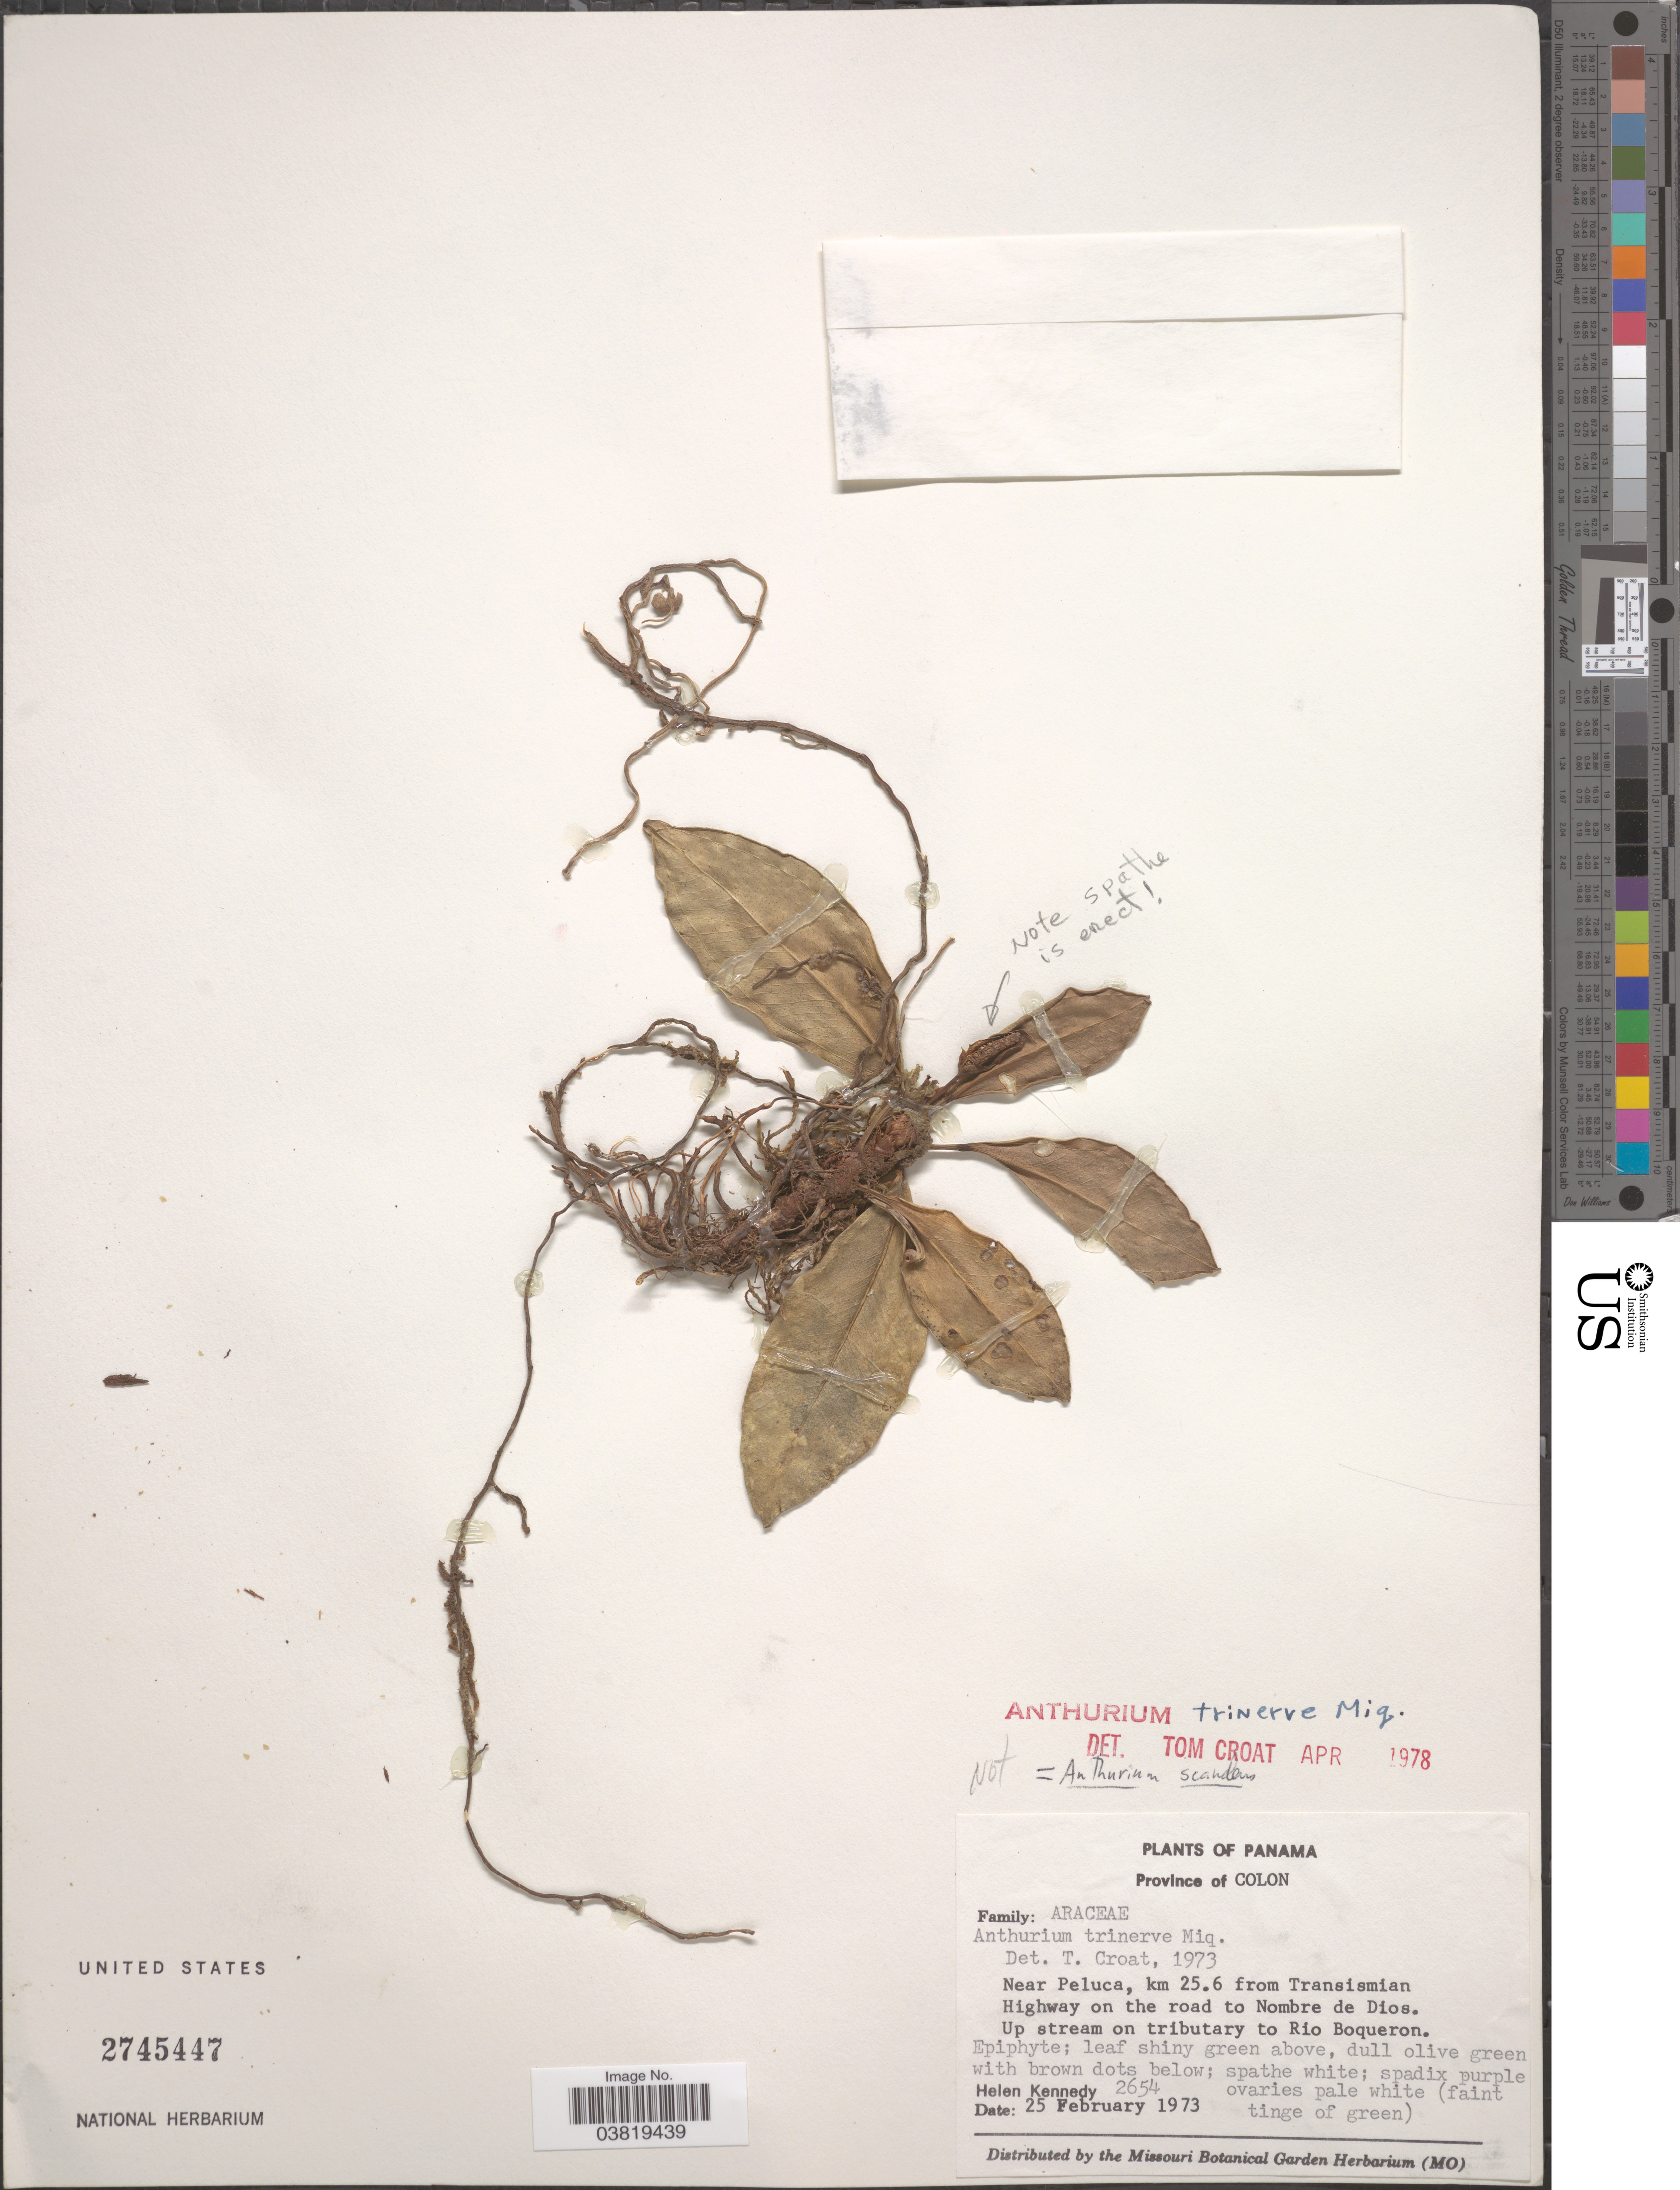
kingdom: Plantae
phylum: Tracheophyta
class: Liliopsida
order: Alismatales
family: Araceae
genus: Anthurium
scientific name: Anthurium trinerve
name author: Miq.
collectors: H. Kennedy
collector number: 2654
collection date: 1973-02-25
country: Panama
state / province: Colón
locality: Near Peluca, km 25.6 from Transismian Highway on the road to Nombre de Dios. Up stream on tributary to Rio Boqueron.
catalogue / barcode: US 2745447